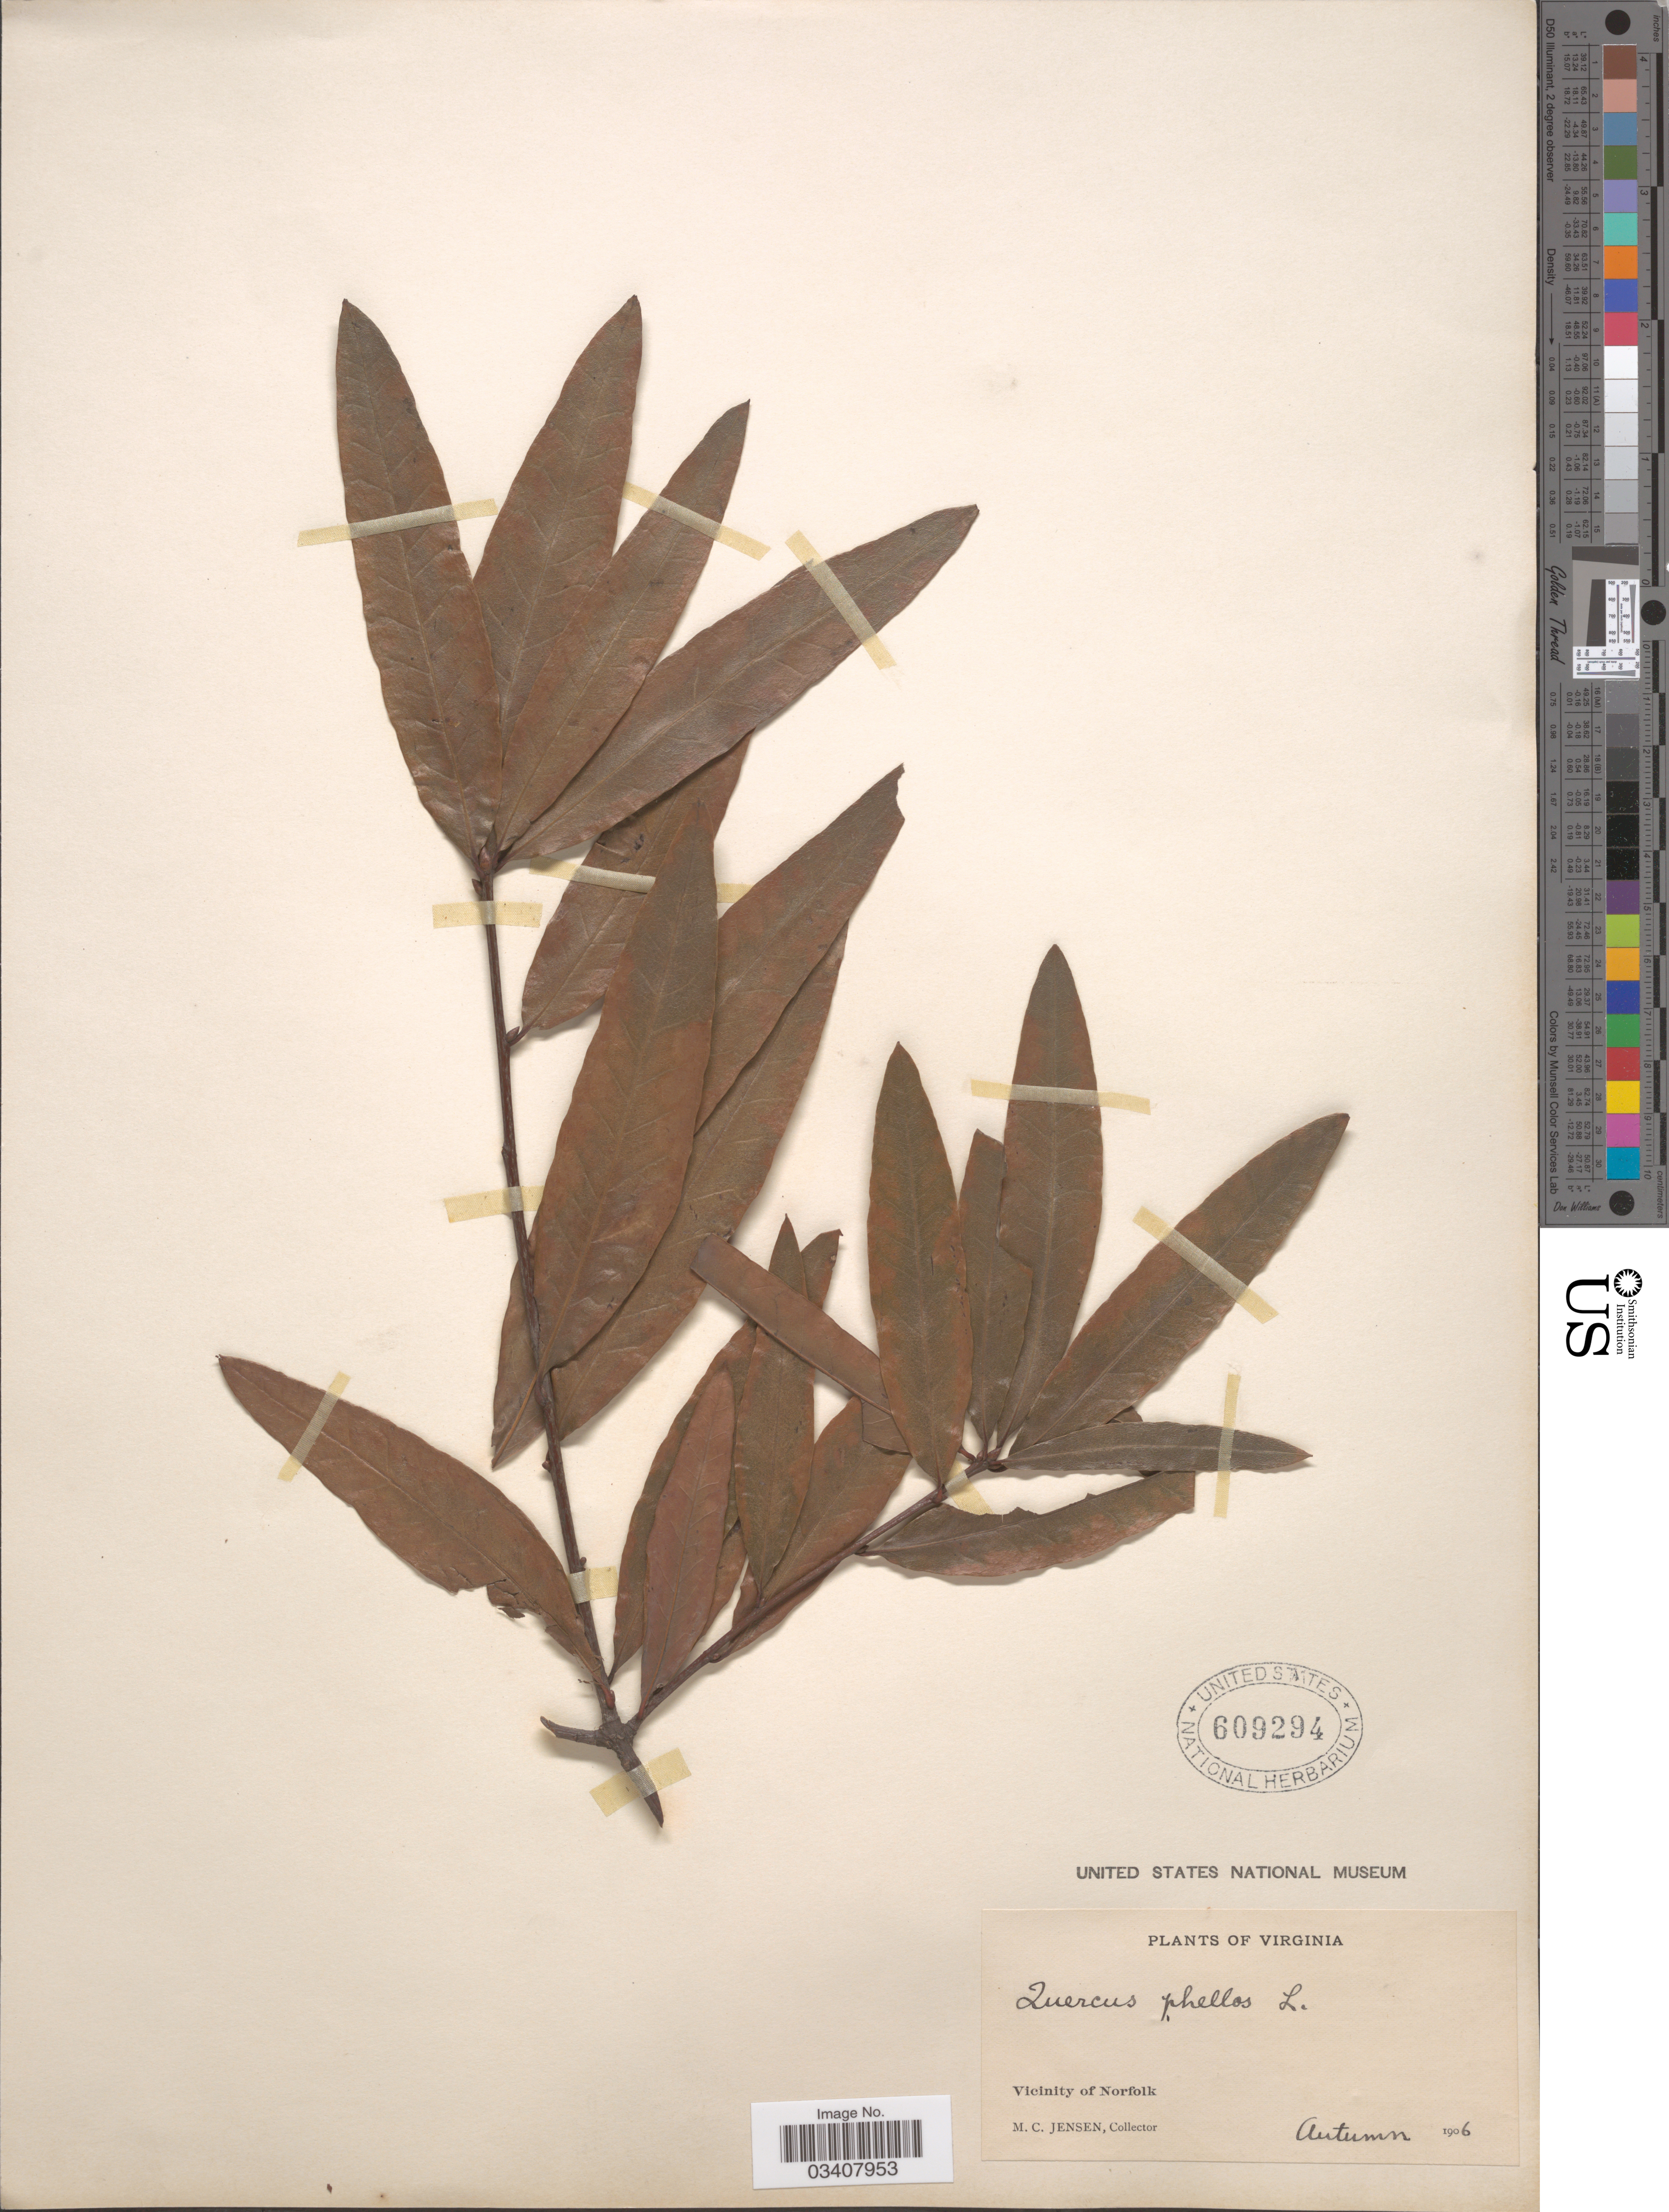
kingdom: Plantae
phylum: Tracheophyta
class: Magnoliopsida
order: Fagales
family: Fagaceae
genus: Quercus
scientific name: Quercus phellos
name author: L.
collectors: M. C. Jensen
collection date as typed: Autumn 1906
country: United States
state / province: Virginia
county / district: City of Norfolk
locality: Vicinity of Norfolk.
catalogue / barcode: US 609294